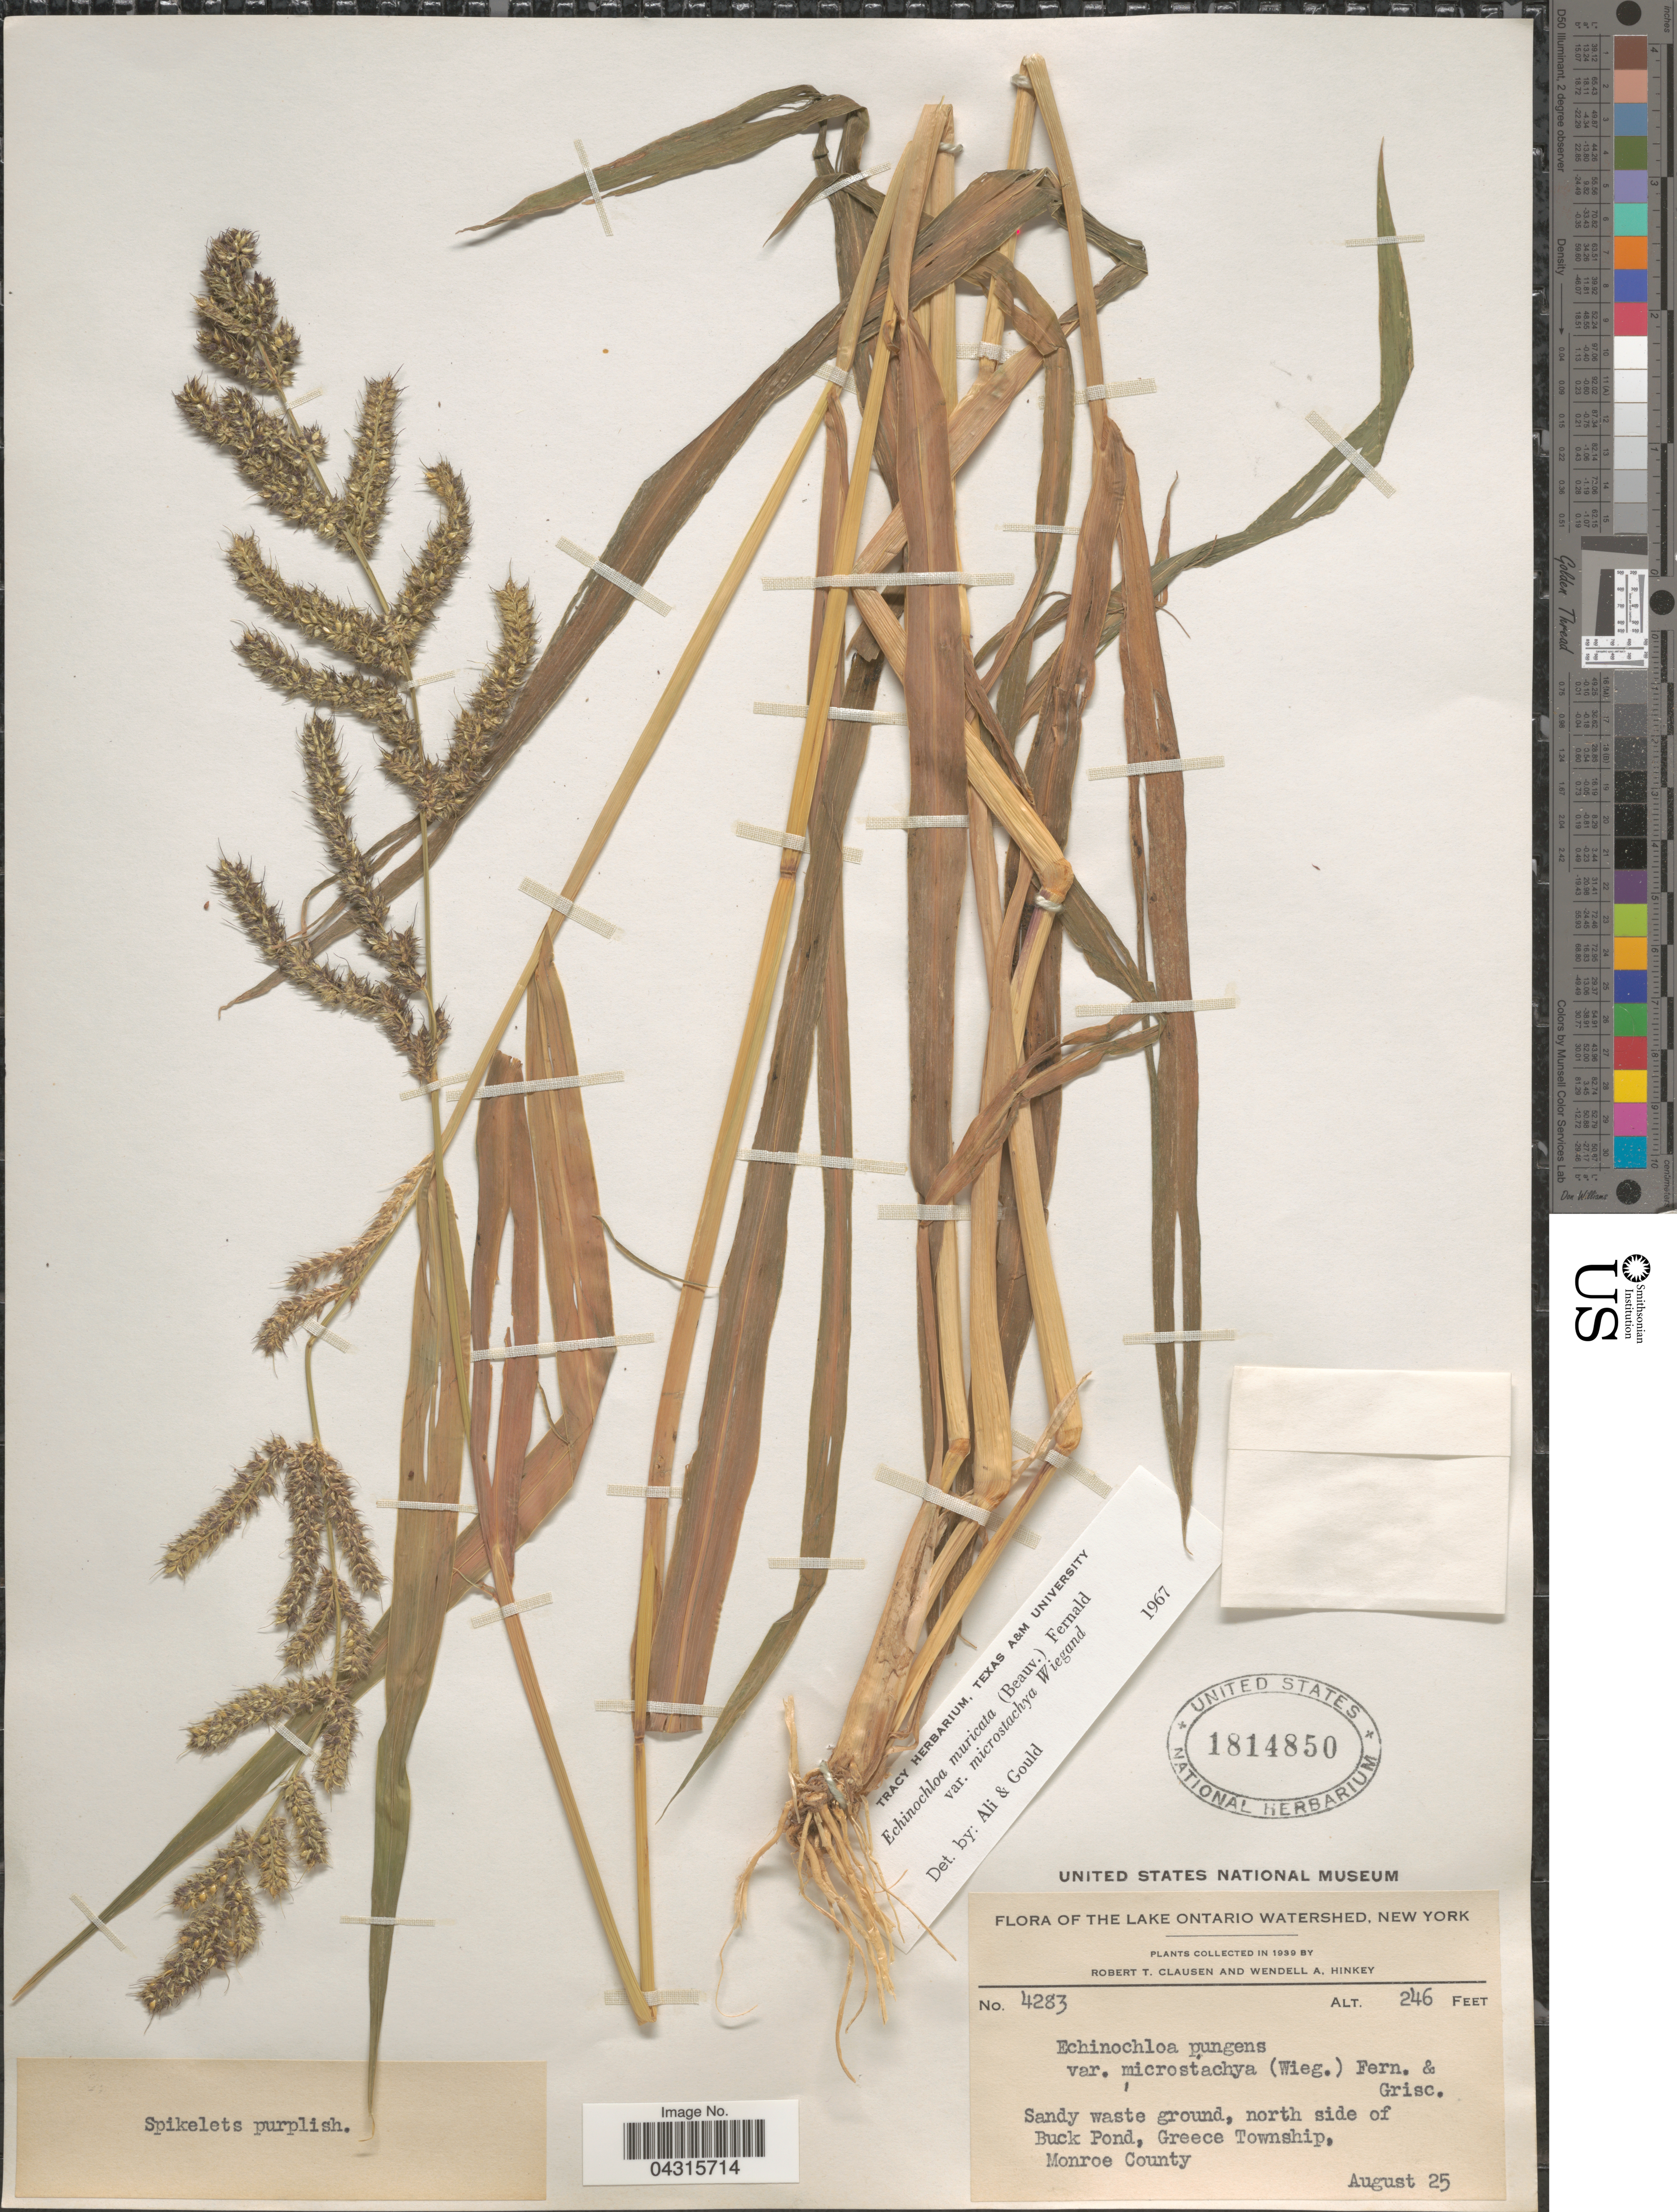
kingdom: Plantae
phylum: Tracheophyta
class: Liliopsida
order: Poales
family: Poaceae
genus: Echinochloa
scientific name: Echinochloa muricata var. microstachya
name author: Wiegand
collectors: R. T. Clausen & W. Hinkey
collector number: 4283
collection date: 1939-08-25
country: United States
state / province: New York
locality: The Lake Ontario Watershed. Sandy waste ground, north side of Buck Pond, Greece Township, Monroe County.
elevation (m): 75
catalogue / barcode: US 1814850